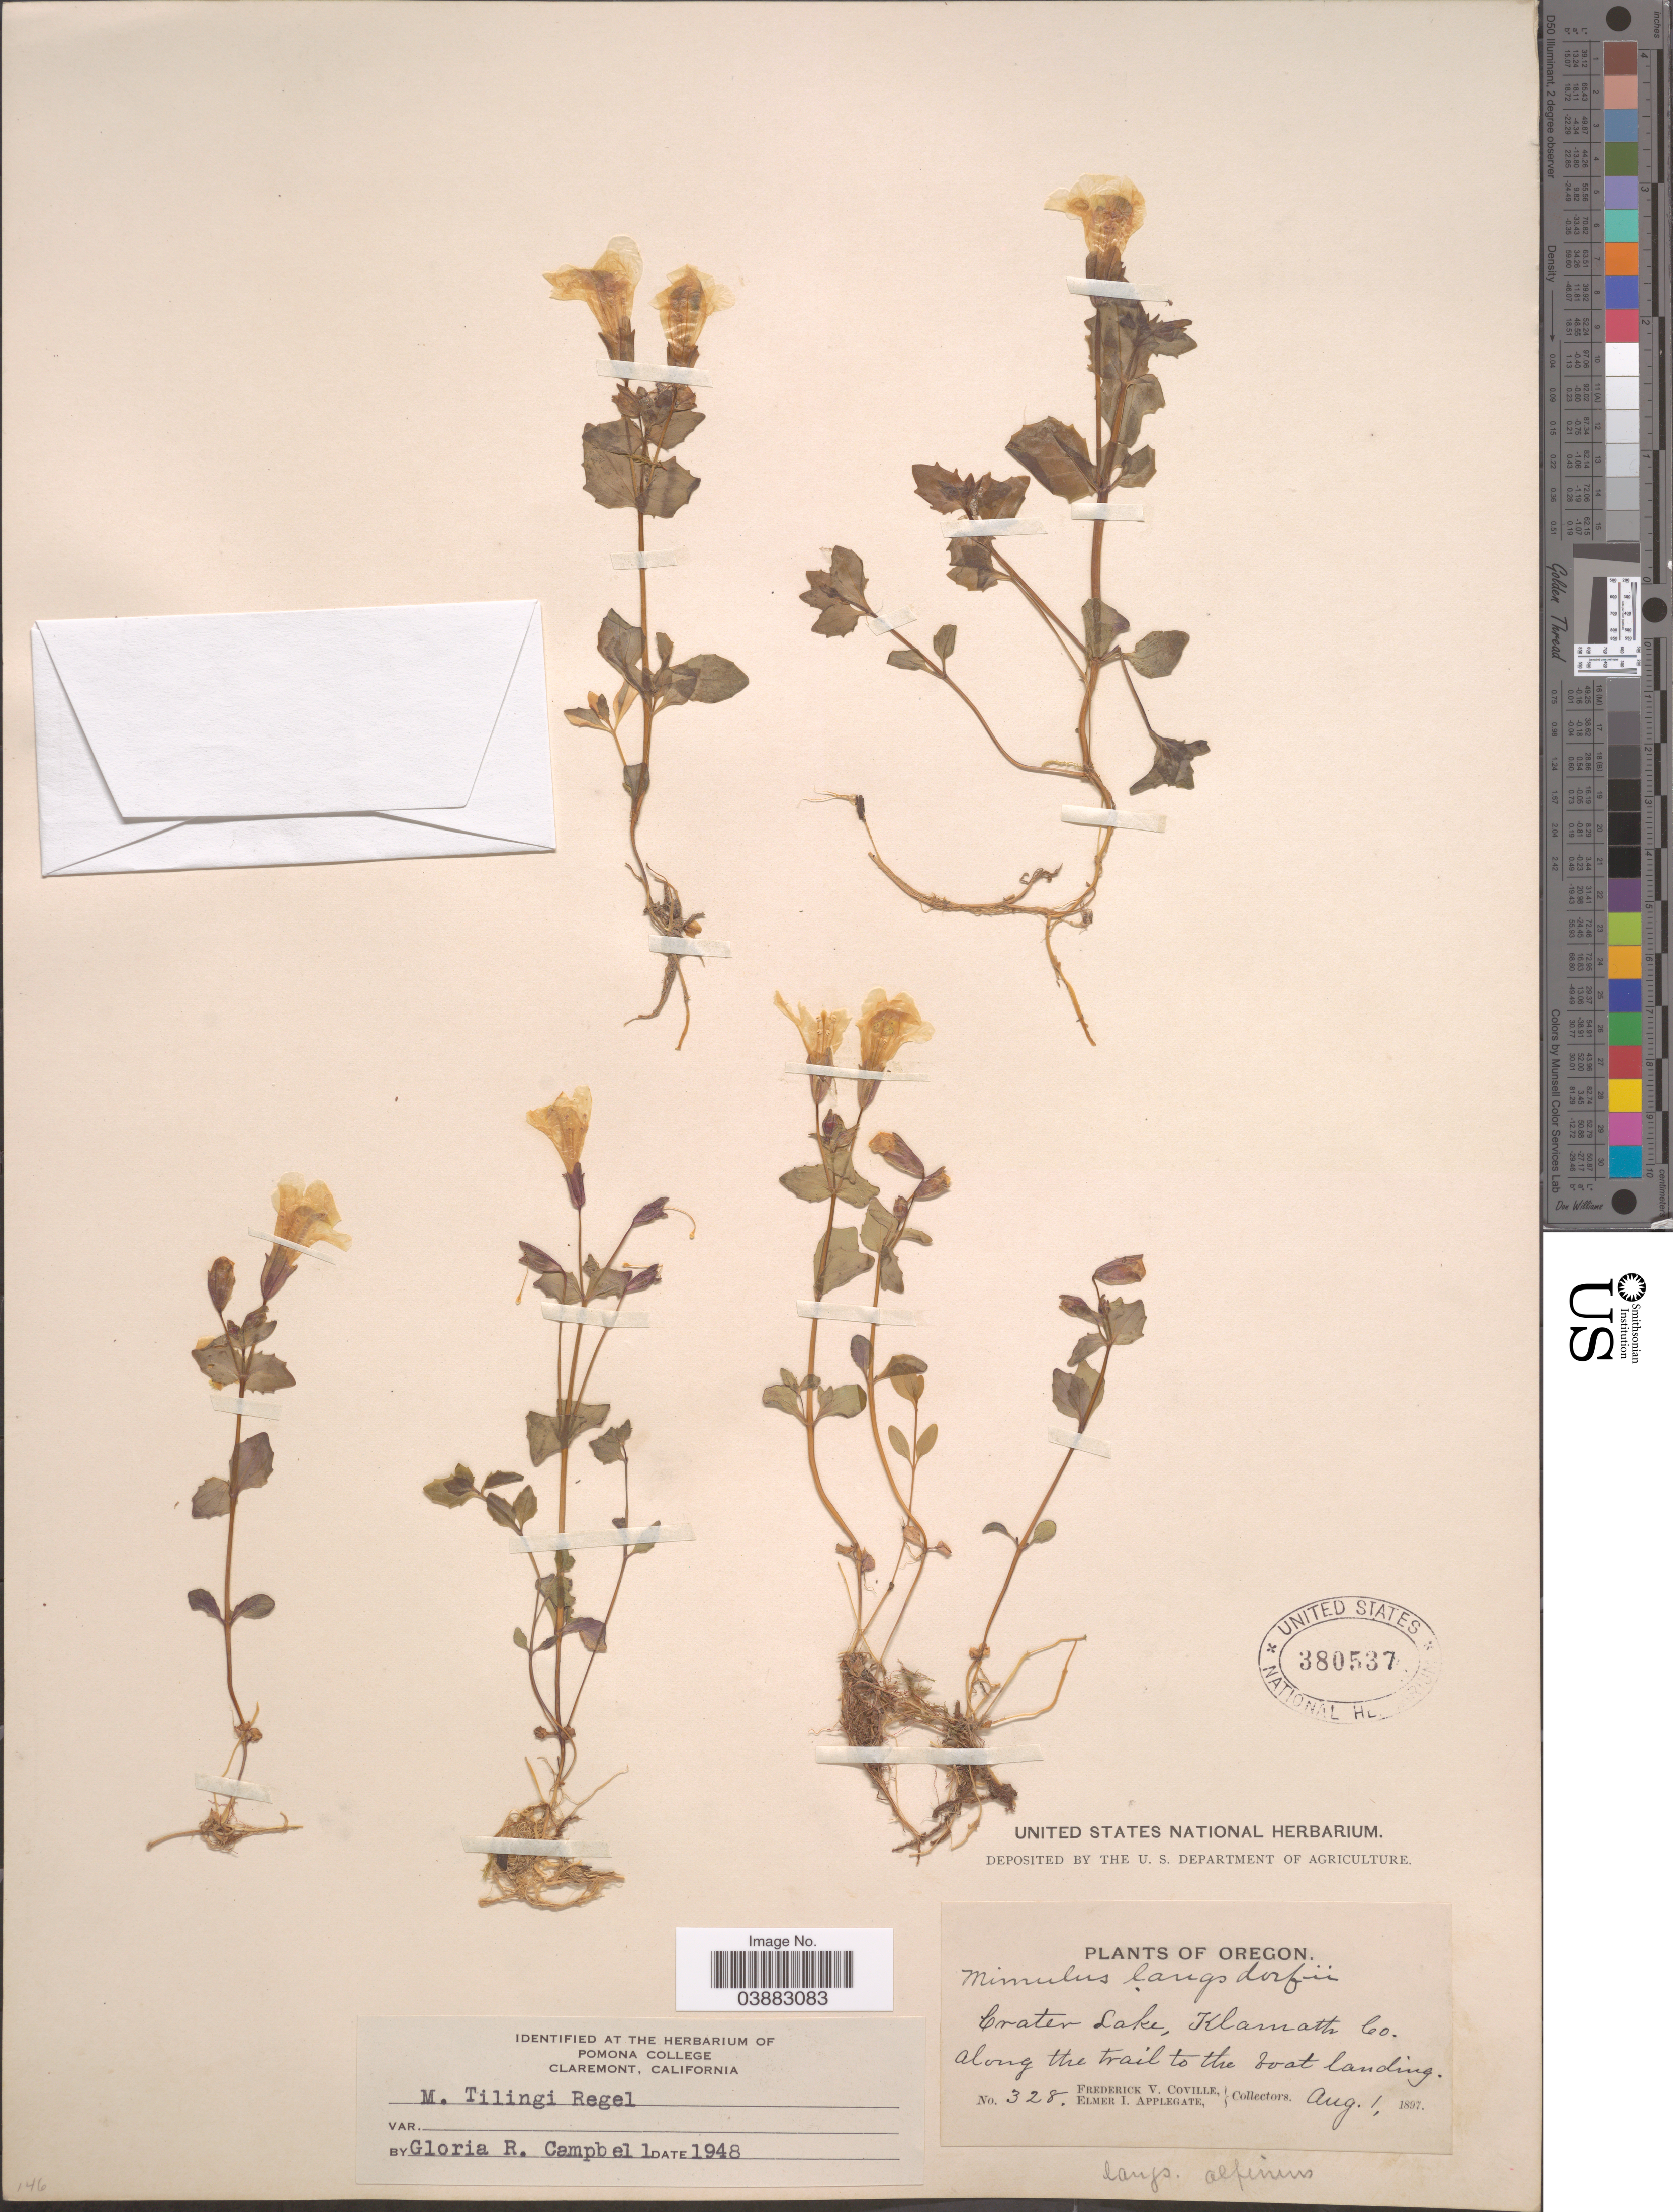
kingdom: Plantae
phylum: Tracheophyta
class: Magnoliopsida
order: Lamiales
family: Phrymaceae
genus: Mimulus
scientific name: Mimulus tilingii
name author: Regel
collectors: F. V. Coville & E. I. Applegate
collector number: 328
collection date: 1897-08-01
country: United States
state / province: Oregon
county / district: Klamath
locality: Crater Lake, Klamath Co. Along the trail to the boat landing.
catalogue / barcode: US 380537